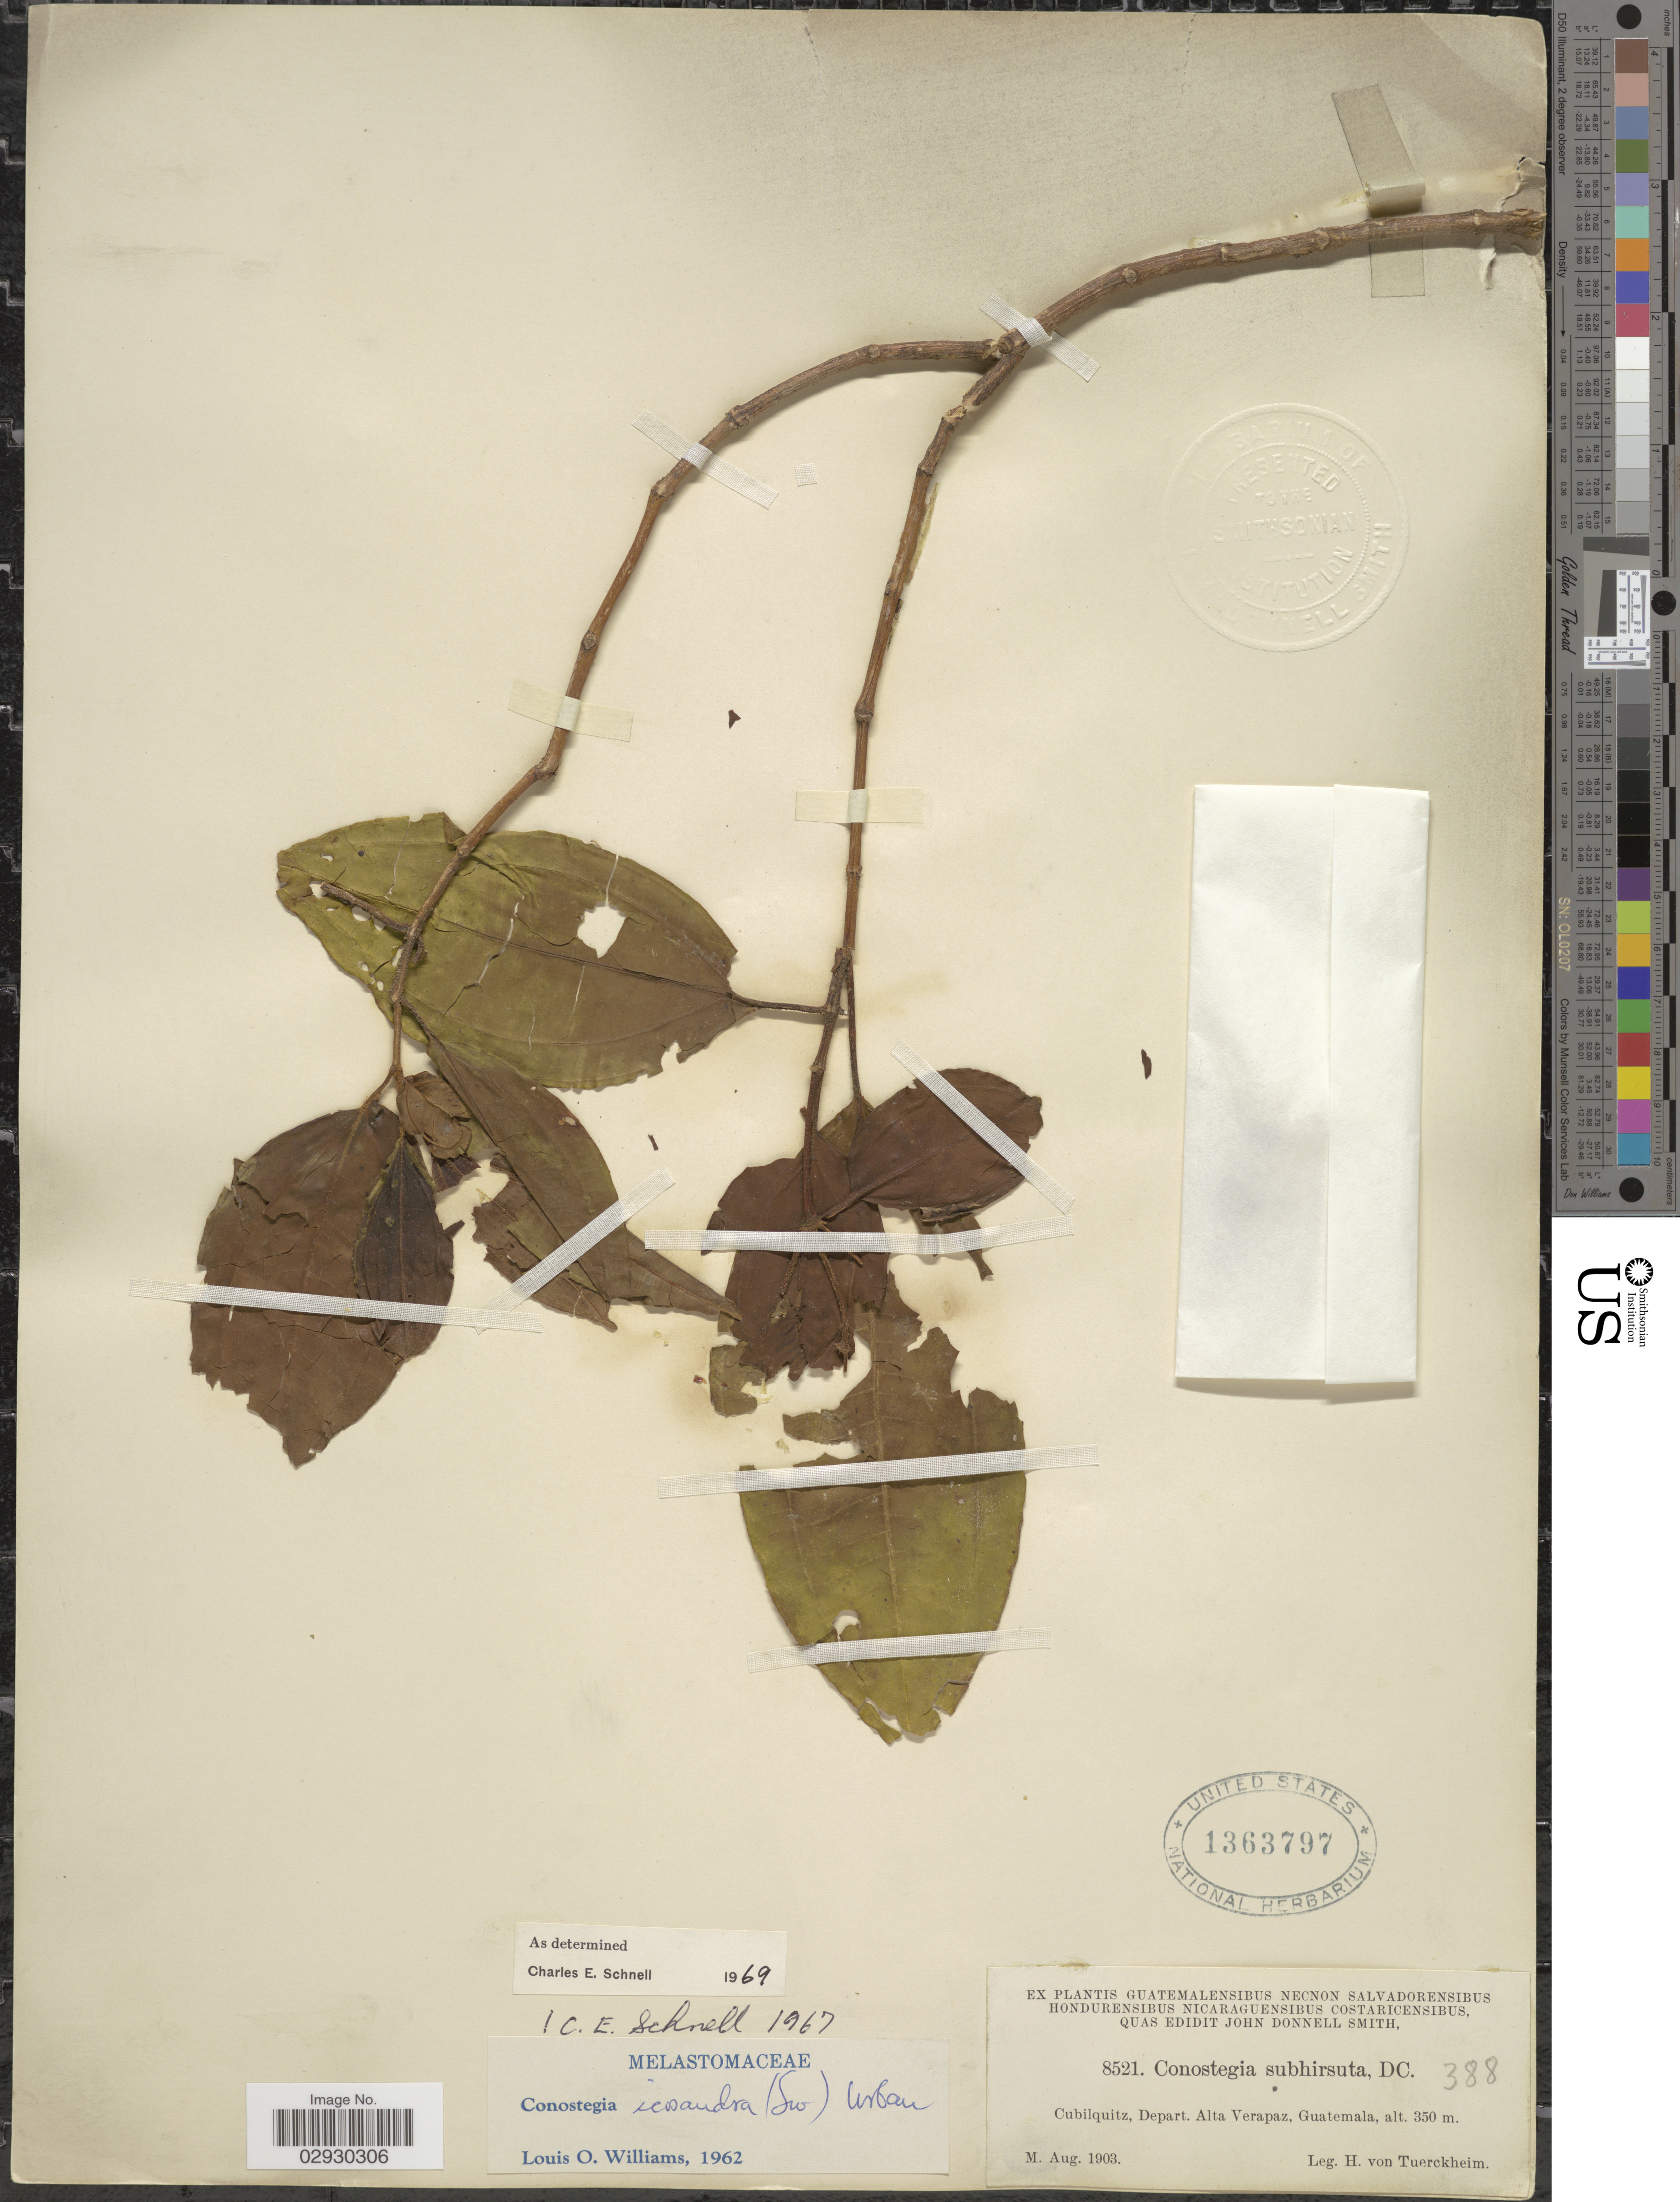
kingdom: Plantae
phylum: Tracheophyta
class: Magnoliopsida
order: Myrtales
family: Melastomataceae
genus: Conostegia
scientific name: Conostegia icosandra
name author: (Sw.) Urb.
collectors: H. von Türckheim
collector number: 8521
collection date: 1903-08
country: Guatemala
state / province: Alta Verapaz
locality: Cubilquitz, Depart. Alta Verapaz.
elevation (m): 350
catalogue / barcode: US 1363797